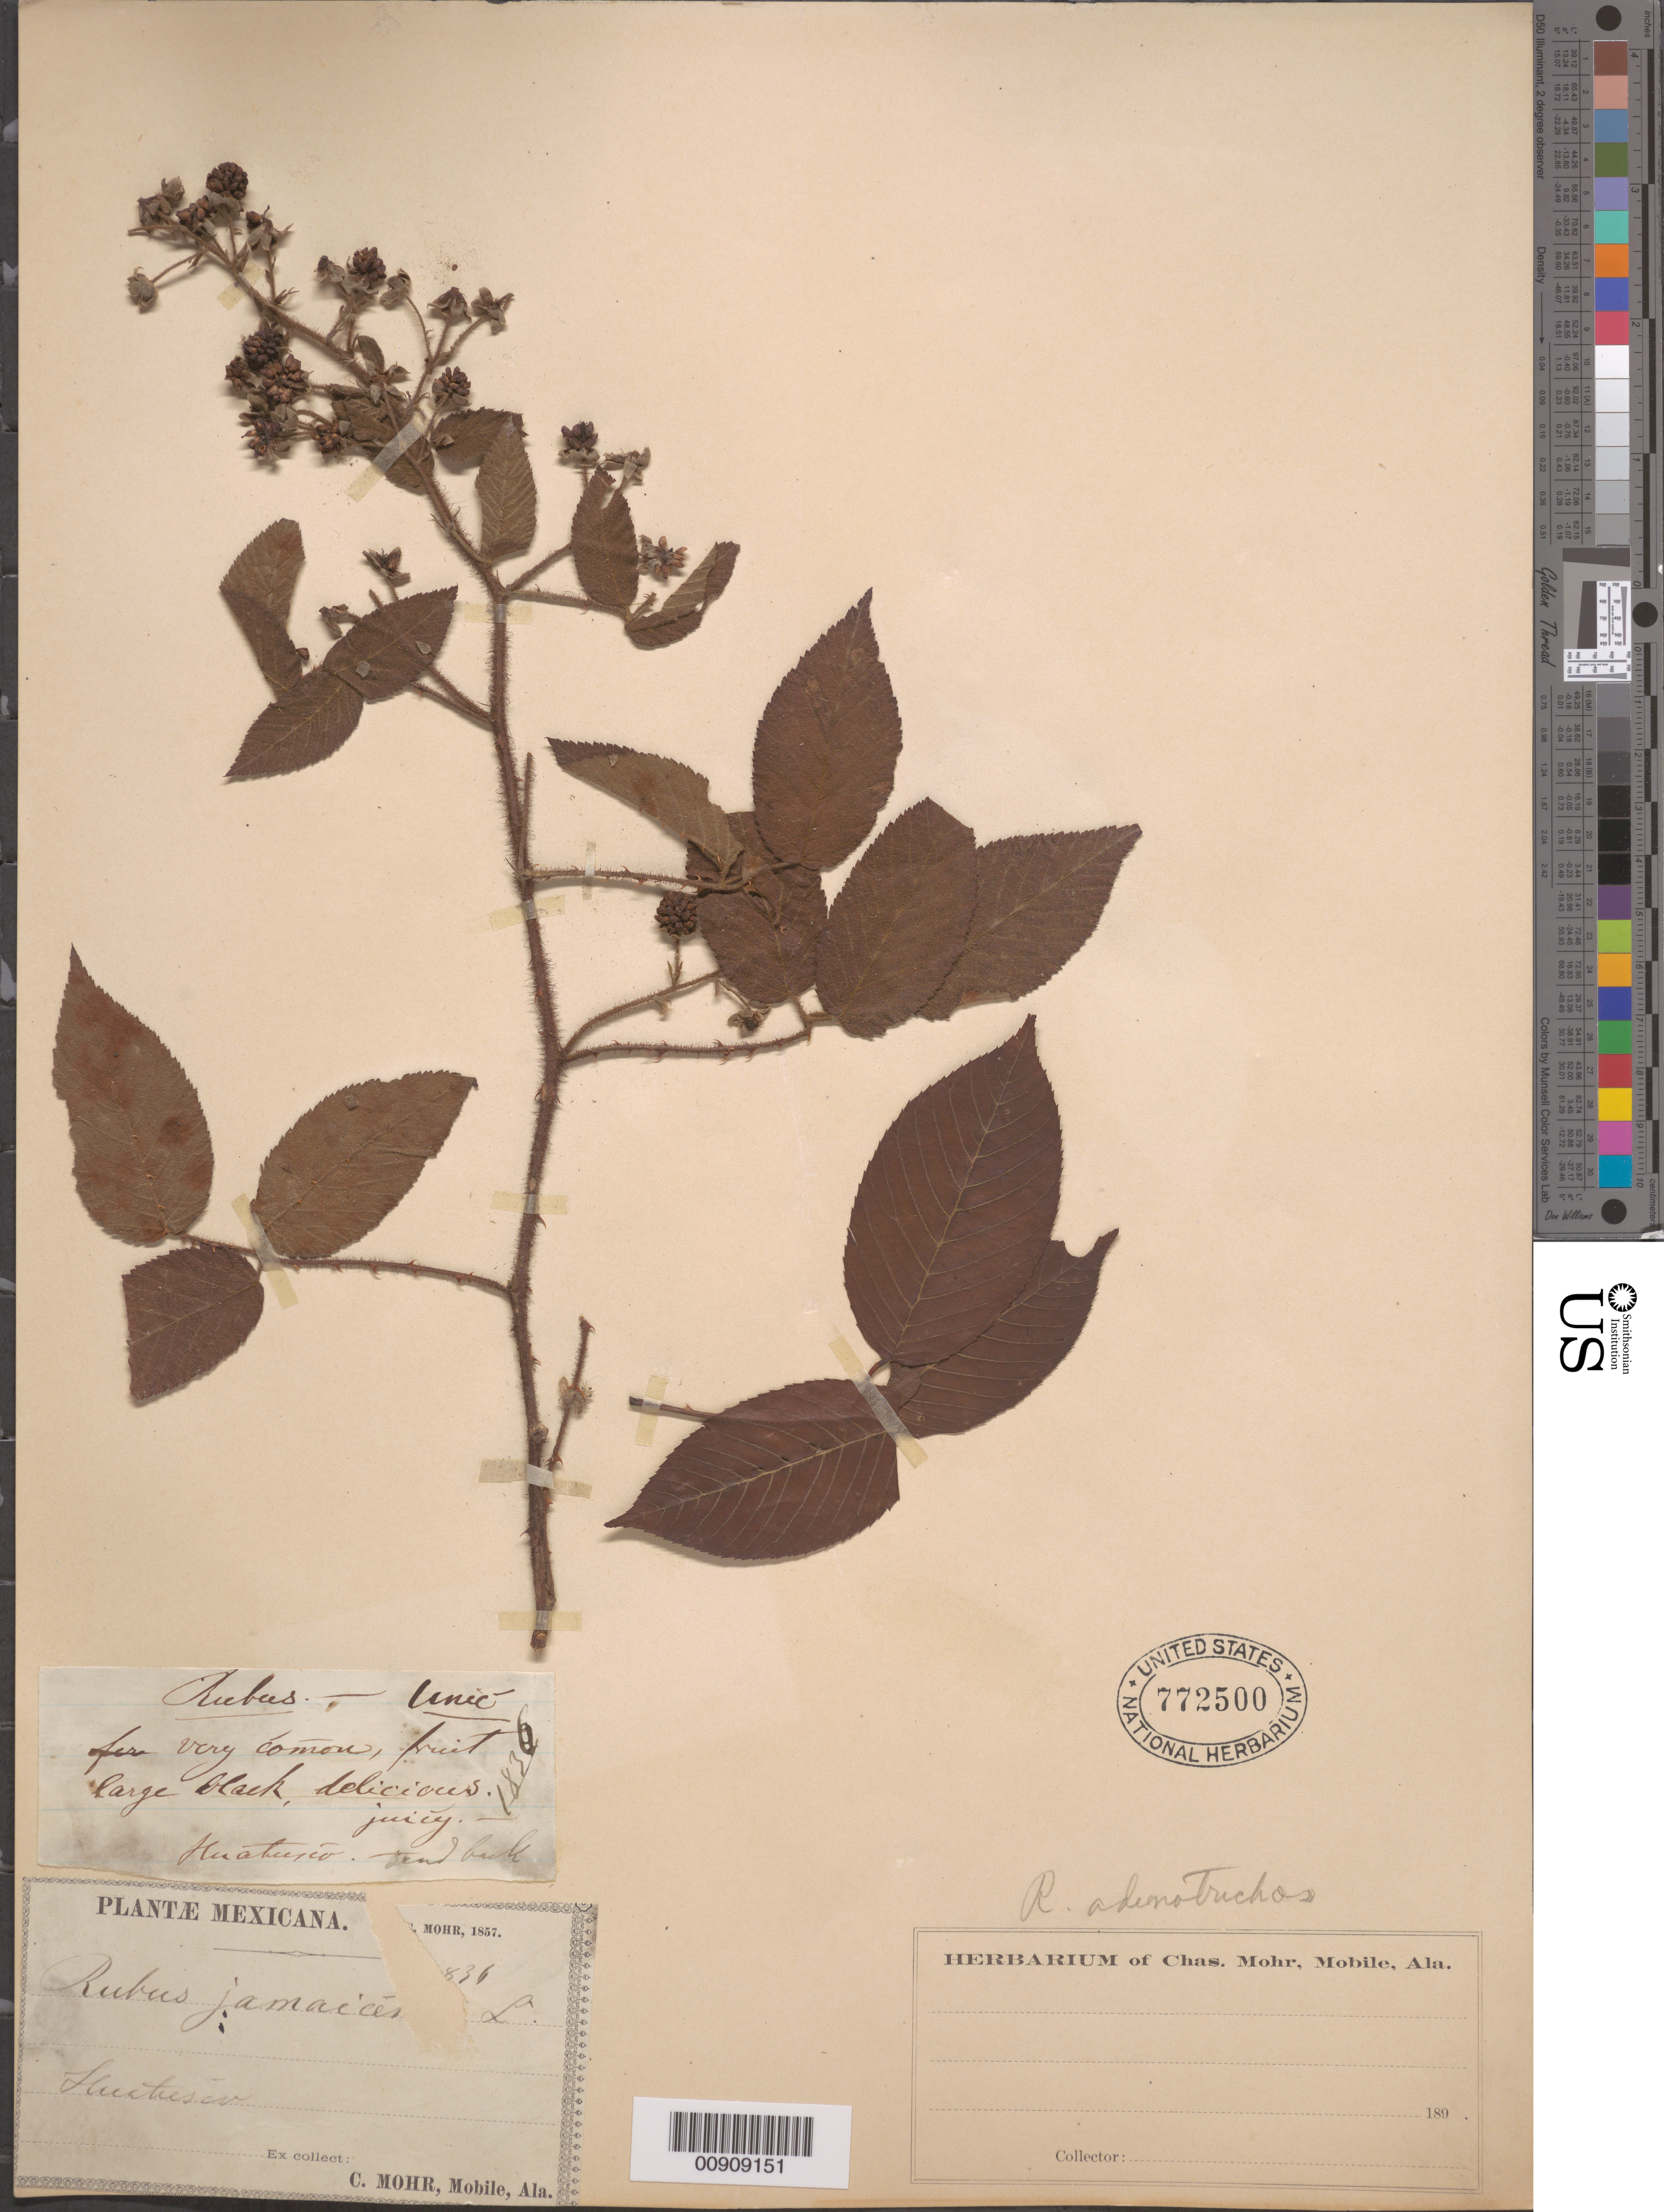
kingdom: Plantae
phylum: Tracheophyta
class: Magnoliopsida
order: Rosales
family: Rosaceae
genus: Rubus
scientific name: Rubus adenotrichos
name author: Schltdl.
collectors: C. T. Mohr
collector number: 1836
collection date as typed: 1857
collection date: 1857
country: Mexico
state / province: Veracruz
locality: Huatusco.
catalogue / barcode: US 772500